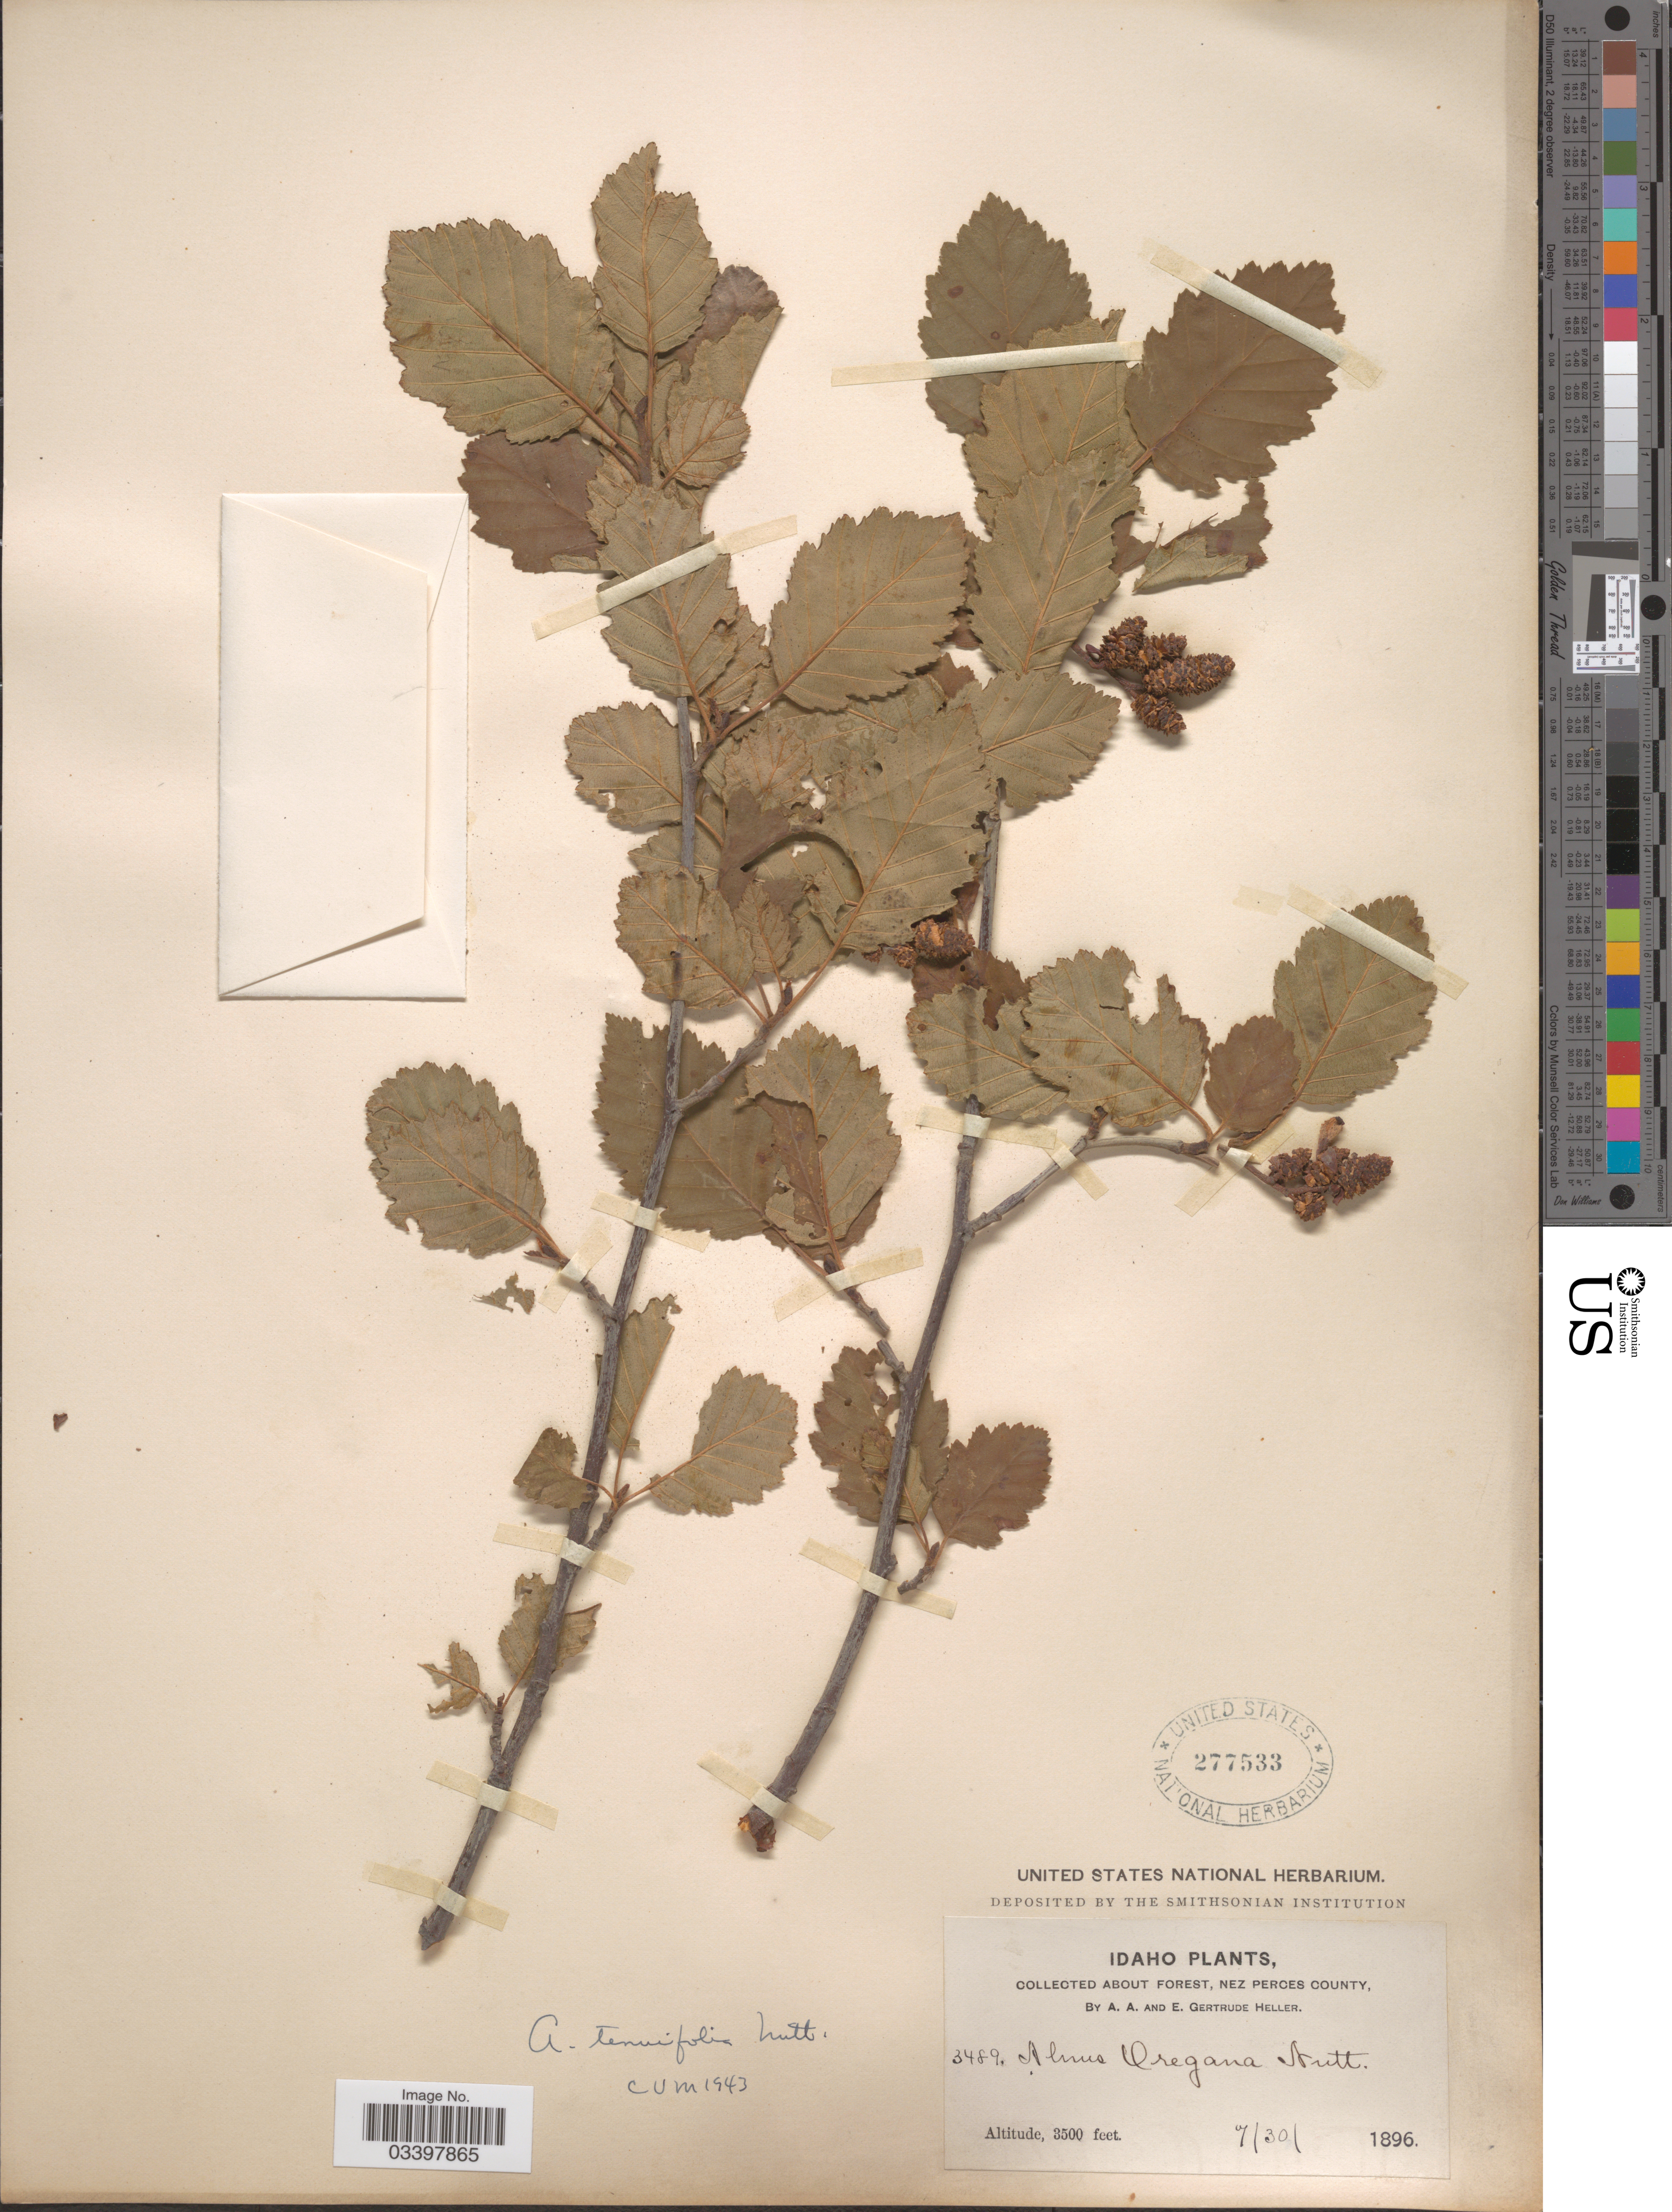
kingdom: Plantae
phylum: Tracheophyta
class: Magnoliopsida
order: Fagales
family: Betulaceae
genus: Alnus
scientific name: Alnus incana subsp. tenuifolia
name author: (Nutt.) Breitung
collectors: E. Heller & E. G. Heller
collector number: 3489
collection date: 1896-07-30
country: United States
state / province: Idaho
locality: About Forest, Nez Perces County.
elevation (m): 1067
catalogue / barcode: US 277533